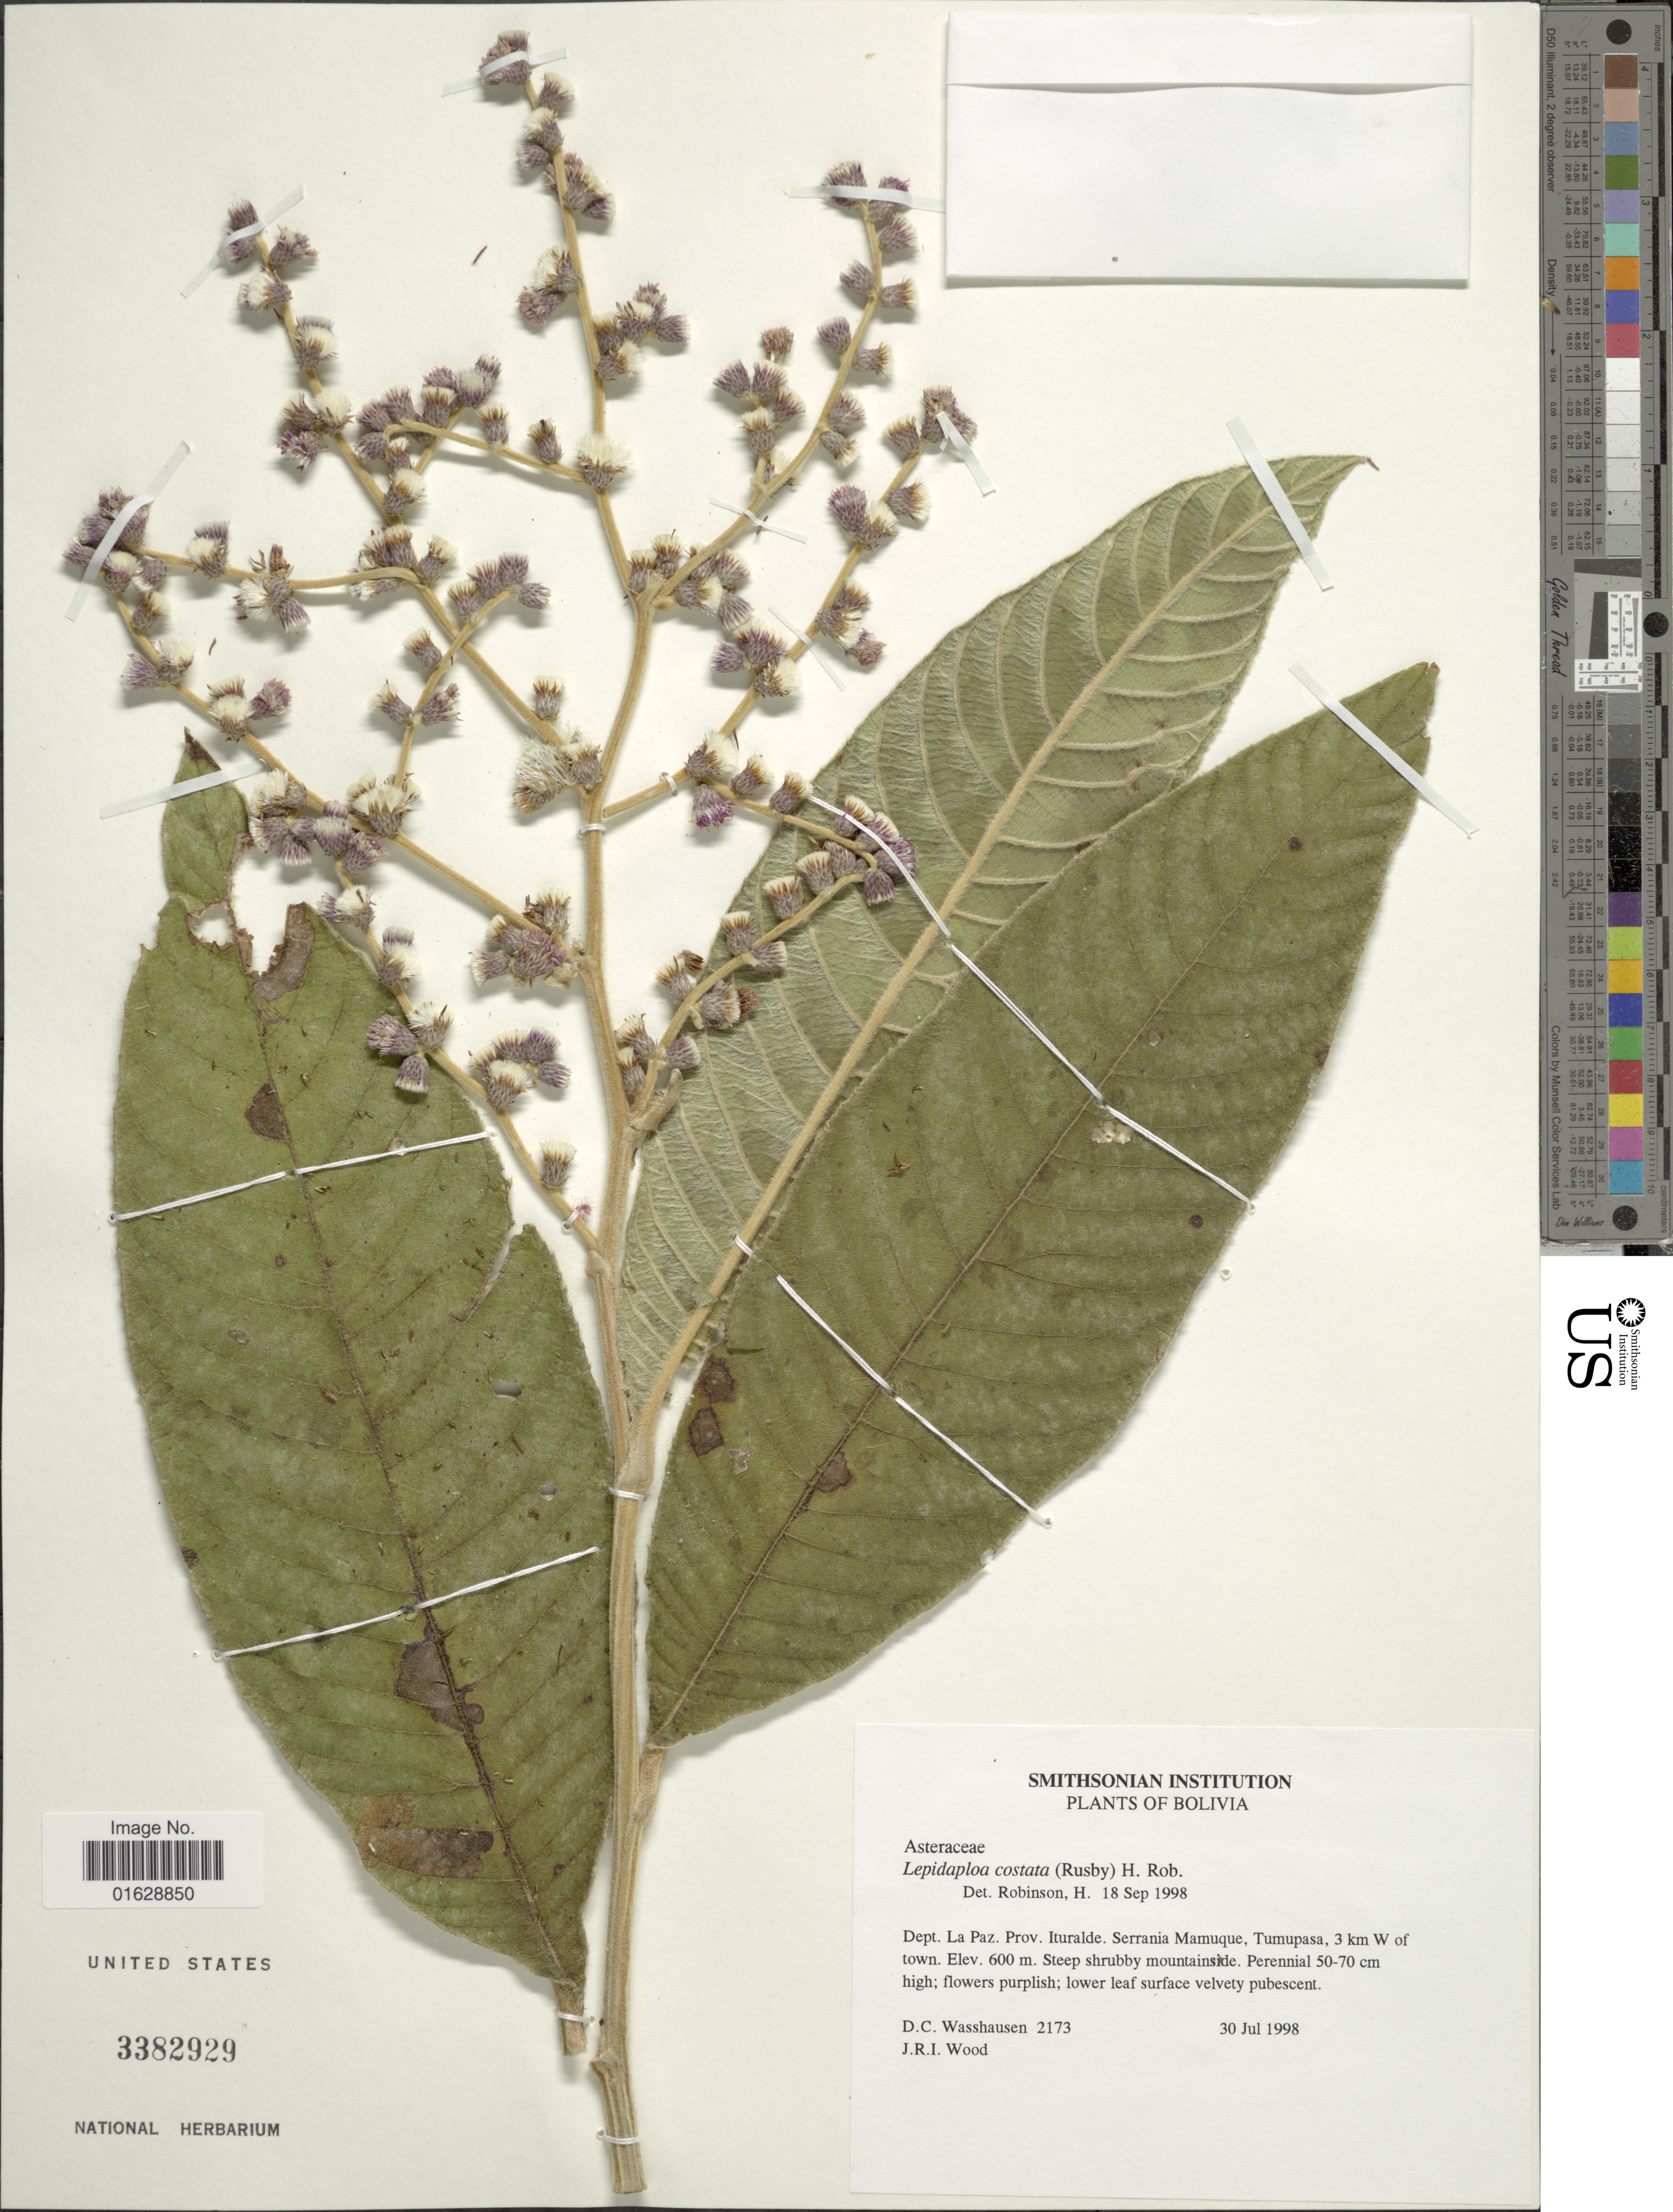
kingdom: Plantae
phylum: Tracheophyta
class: Magnoliopsida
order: Asterales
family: Asteraceae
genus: Lepidaploa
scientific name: Lepidaploa costata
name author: (Rusby) H. Rob.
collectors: D. C. Wasshausen & J. R. I. Wood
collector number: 2173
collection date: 1998-07-30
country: Bolivia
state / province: La Paz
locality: Dept. La Paz. Prov. Ituralde. Serrania Mamuque, Tumupasa, 3 km W of town.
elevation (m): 600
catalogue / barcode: US 3382929